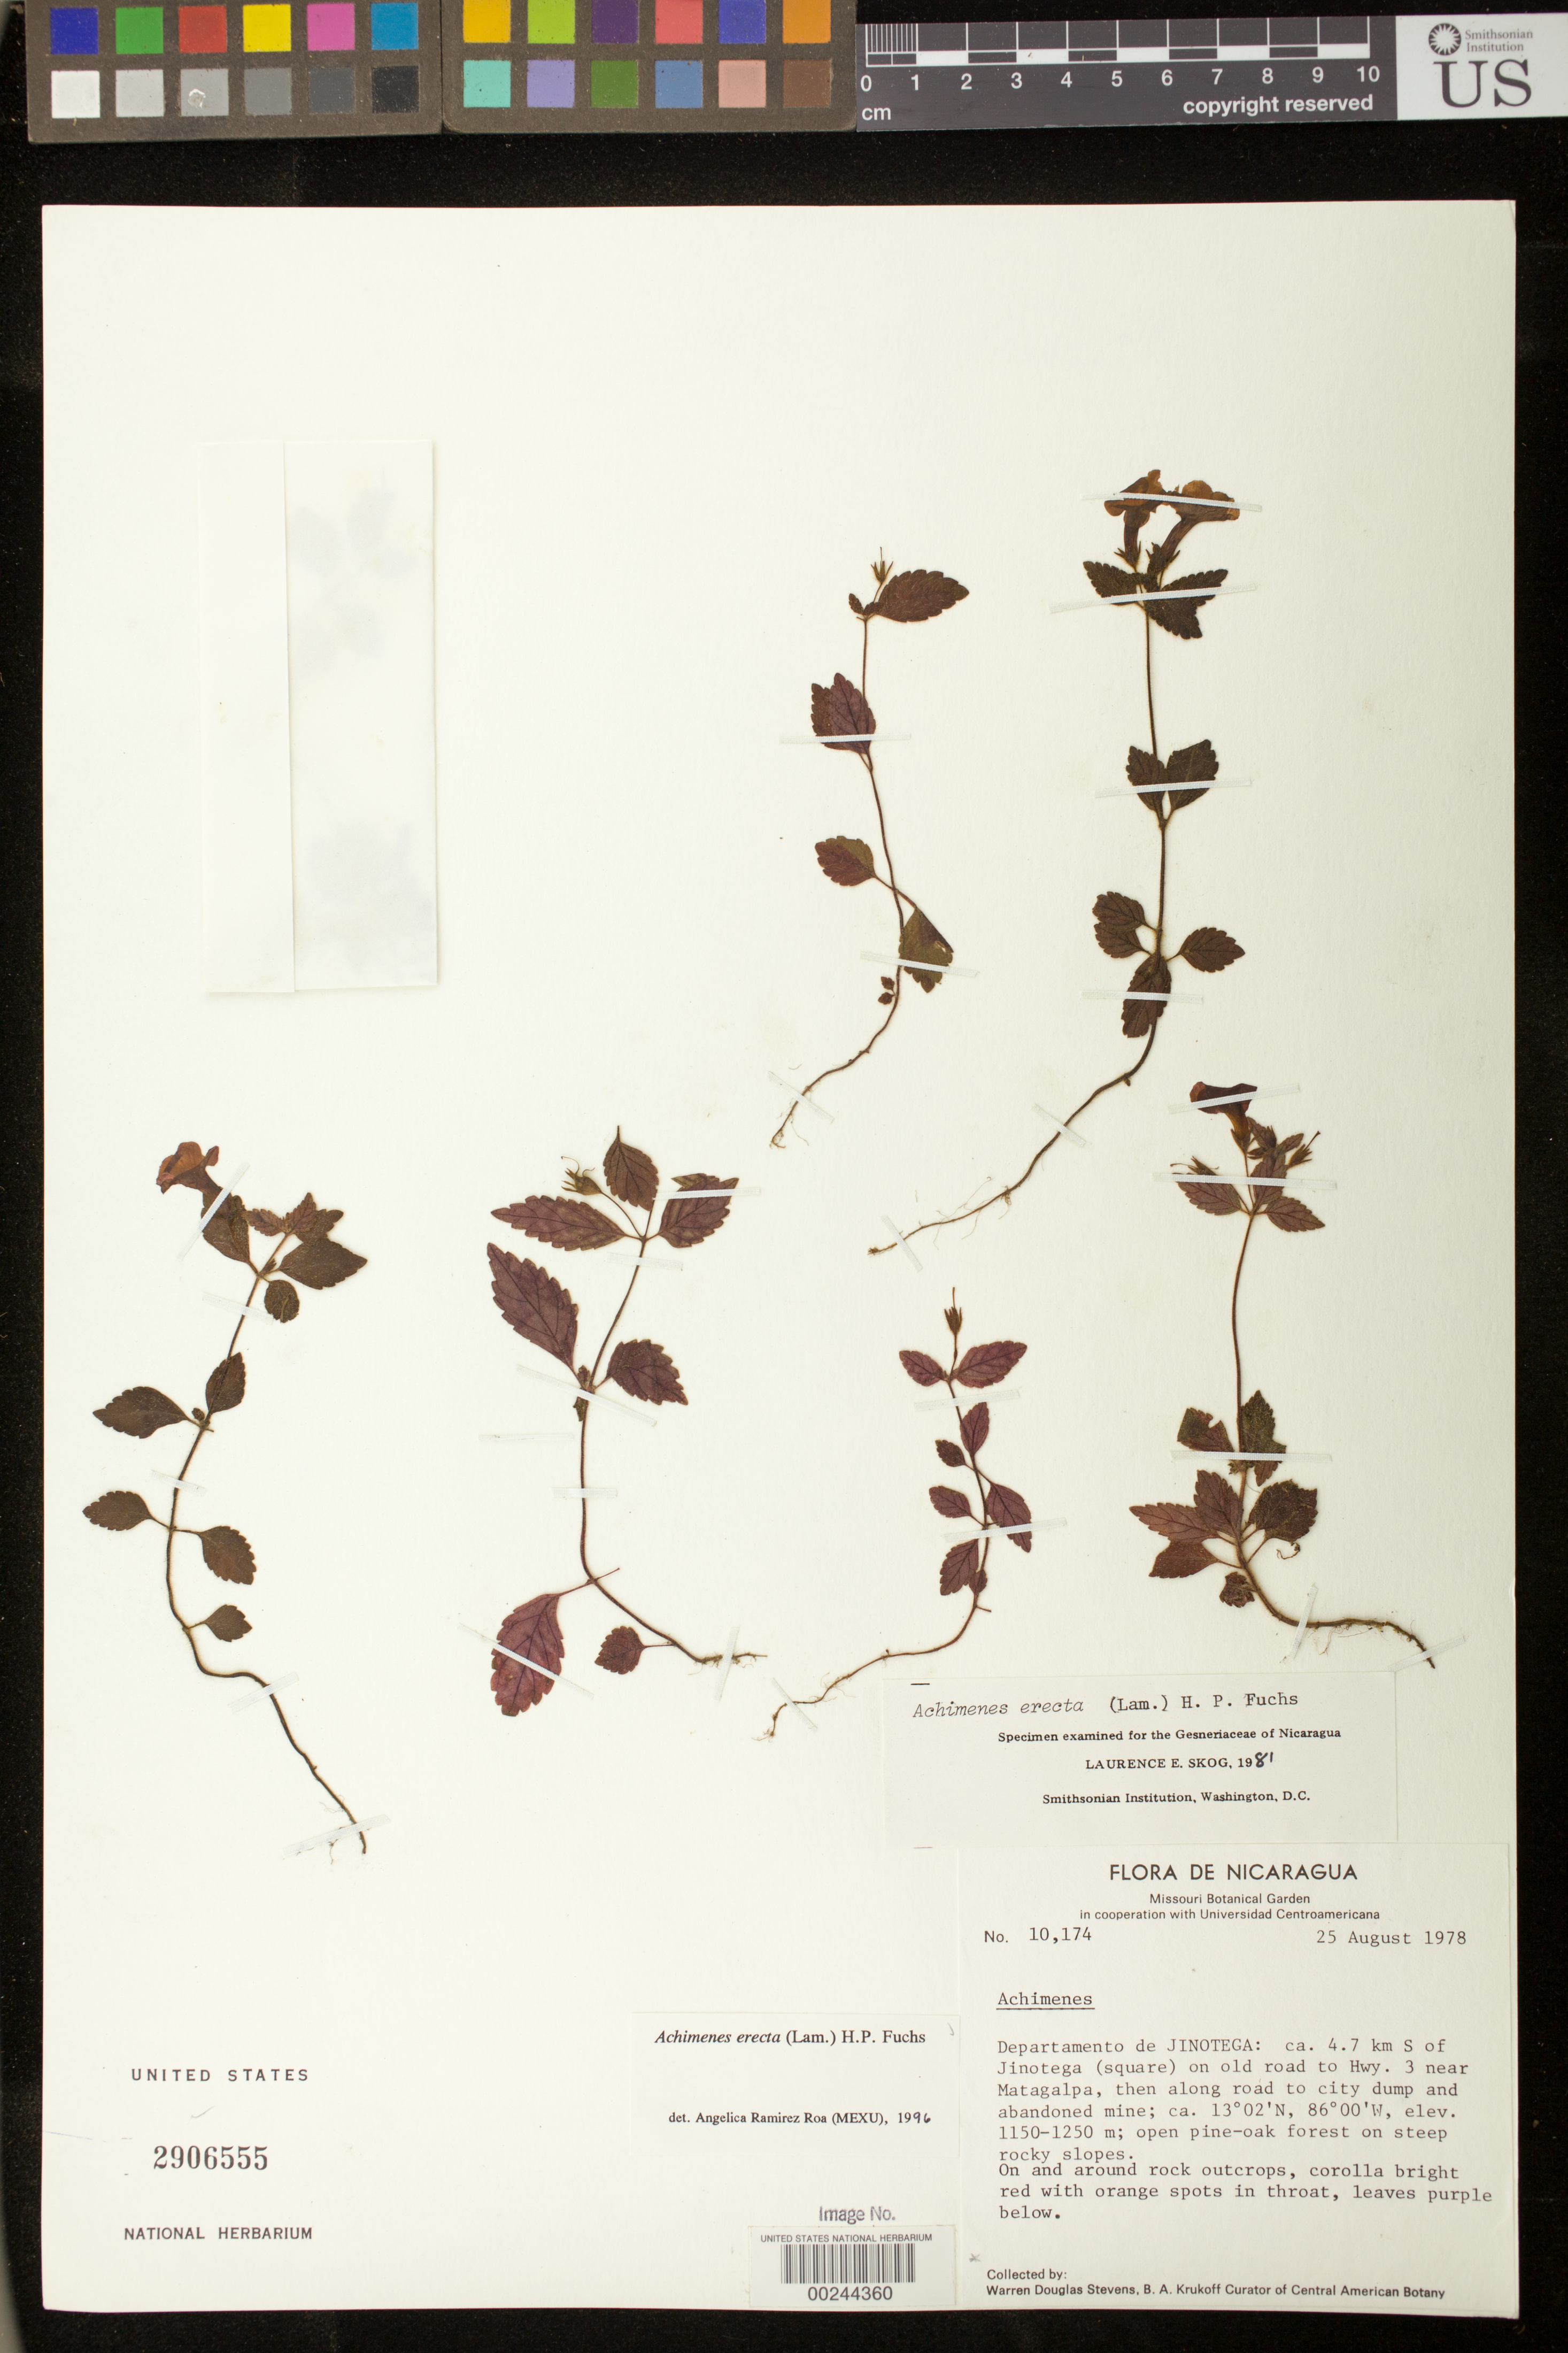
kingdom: Plantae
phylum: Tracheophyta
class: Magnoliopsida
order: Lamiales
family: Gesneriaceae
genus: Achimenes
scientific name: Achimenes erecta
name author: (Lam.) H.P. Fuchs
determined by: Skog, Laurence E.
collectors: W. D. Stevens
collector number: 10174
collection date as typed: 25 Aug 1978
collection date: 1978-08-25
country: Nicaragua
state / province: Jinotega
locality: Ca. 4.7 km S of Jinotega (square) on old road to Hwy. 3 near Matagalpa, then along road to city dump and abandoned mine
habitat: Open pine-oak forest on steep rocky slopes; on and around rock outcrops,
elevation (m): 1150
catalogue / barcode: US 2906555